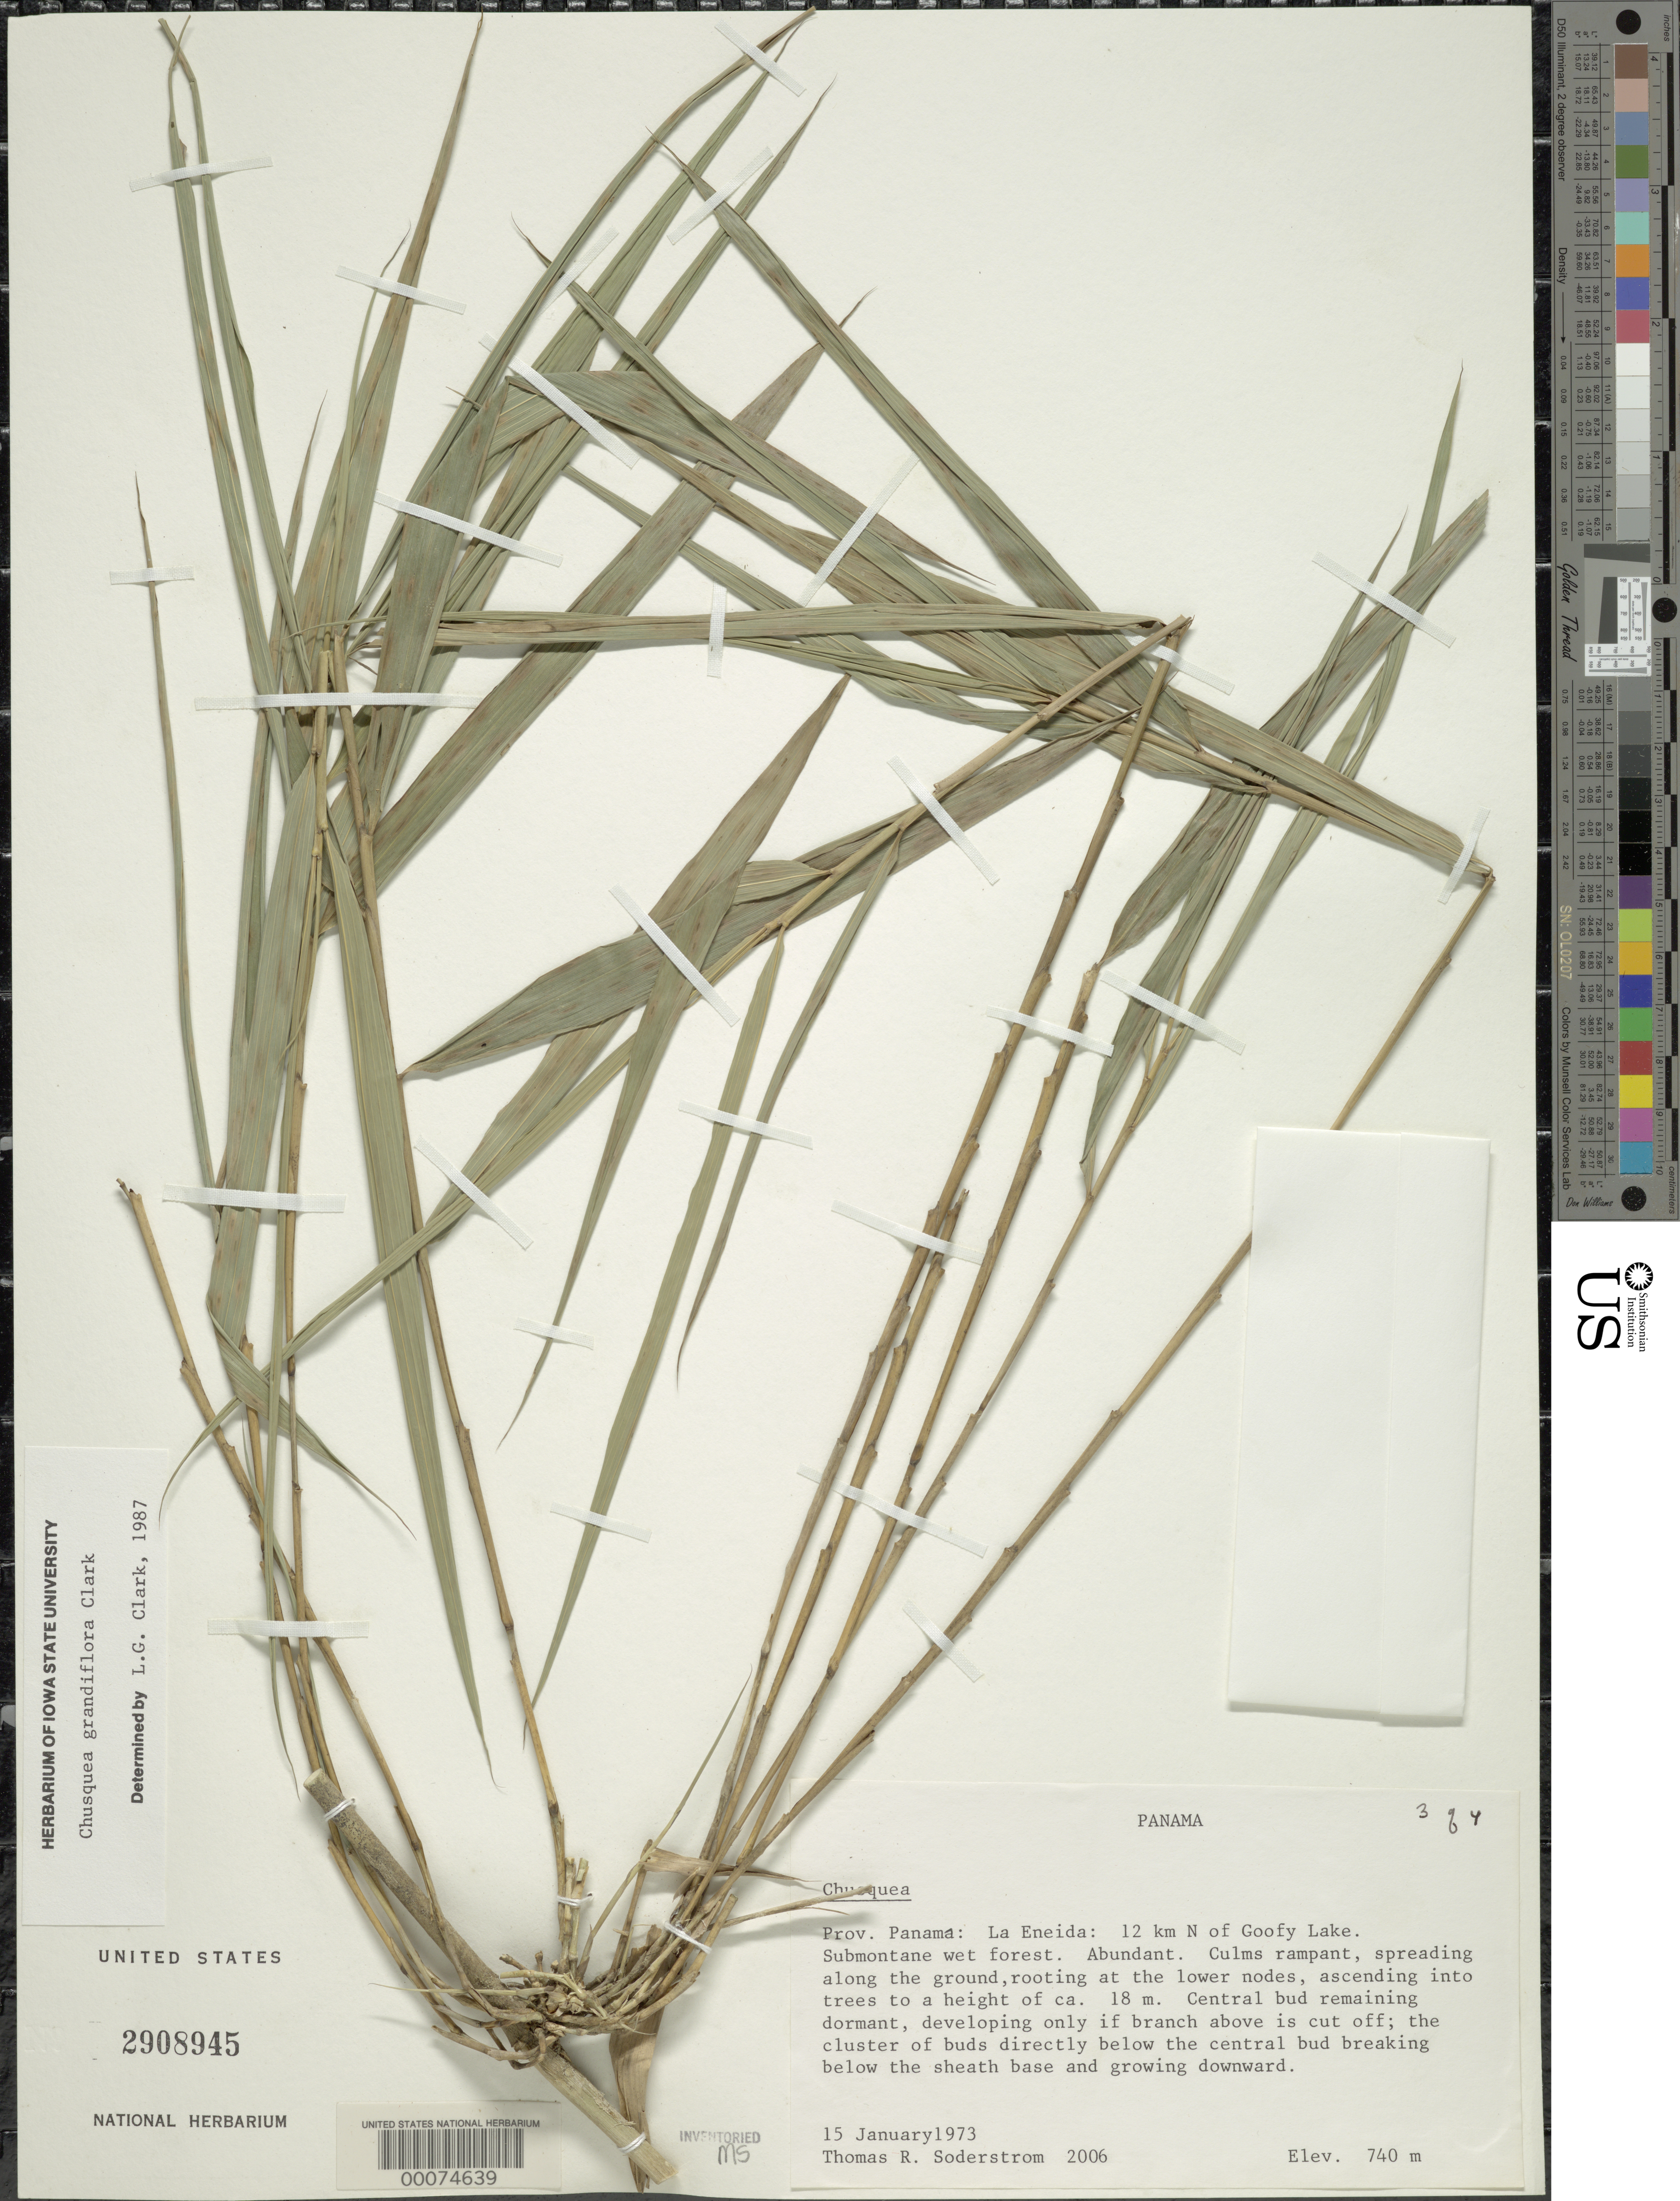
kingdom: Plantae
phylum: Tracheophyta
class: Liliopsida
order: Poales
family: Poaceae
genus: Chusquea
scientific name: Chusquea grandiflora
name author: L.G. Clark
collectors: T. R. Soderstrom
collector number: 2006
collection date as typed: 15 Jan 1973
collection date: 1973-01-15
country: Panama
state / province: Panamá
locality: La Eneida, Goofy Lake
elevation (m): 740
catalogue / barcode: US 2908945